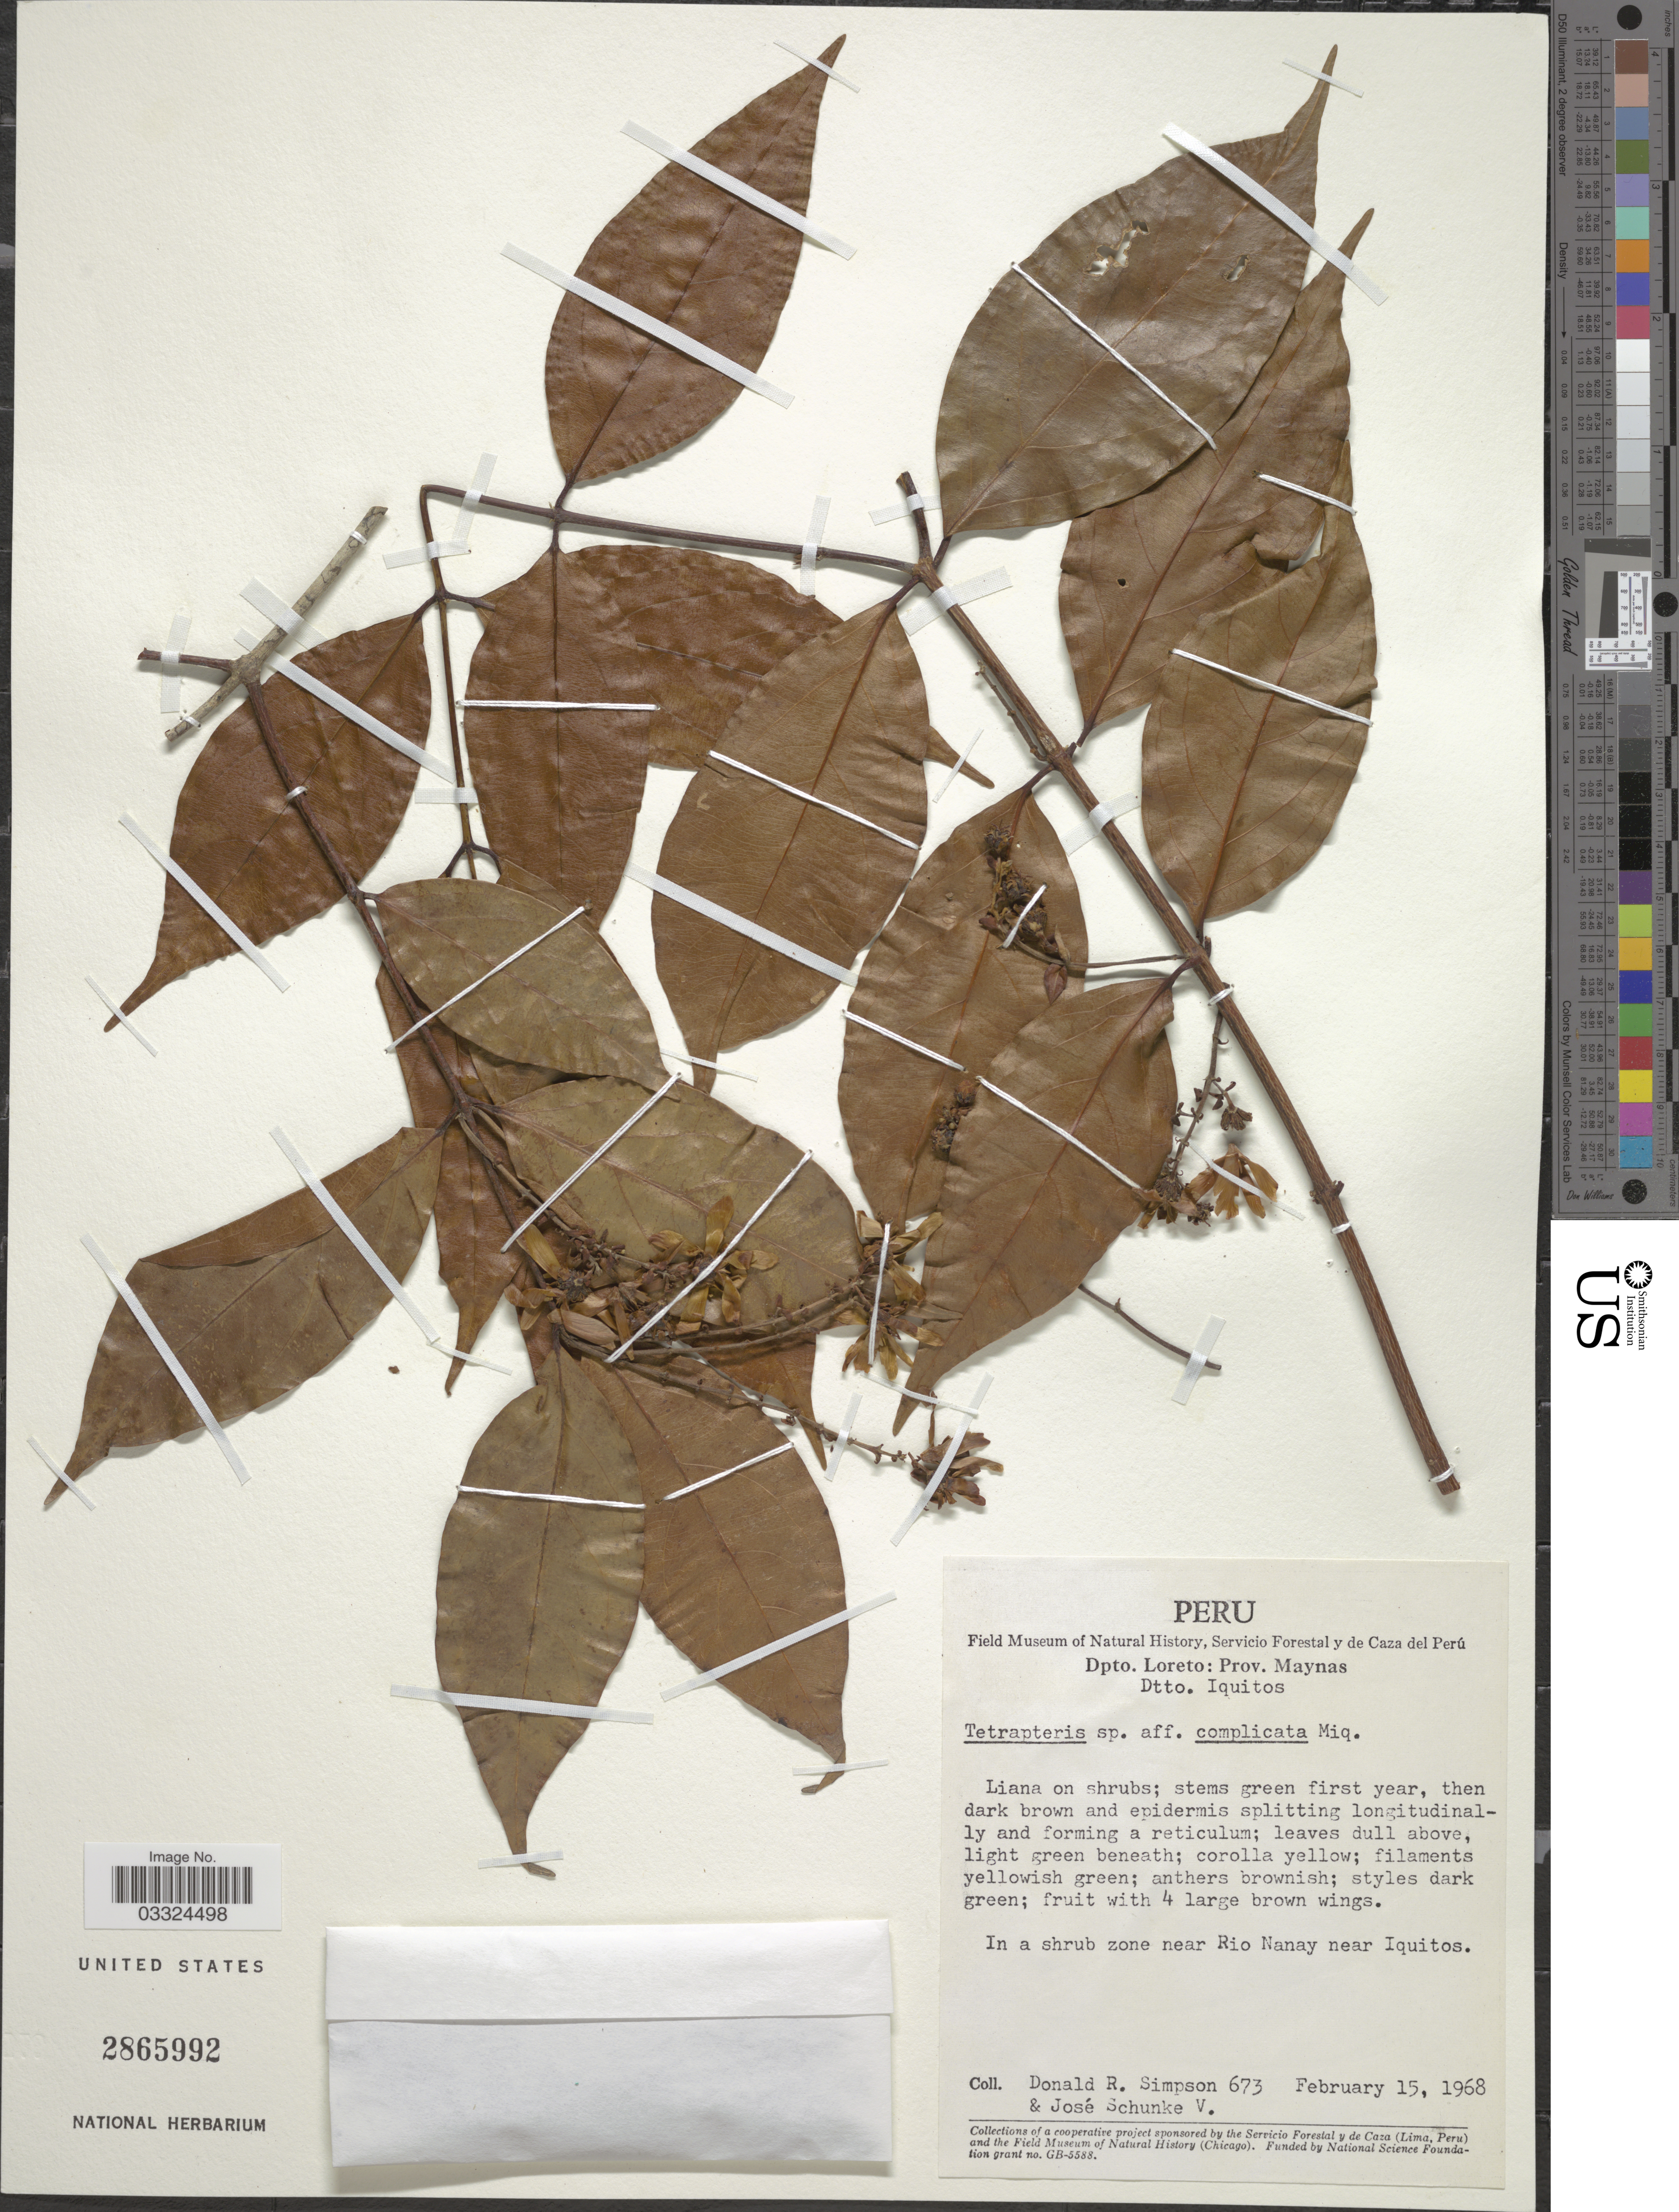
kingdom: Plantae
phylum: Tracheophyta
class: Magnoliopsida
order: Malpighiales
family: Malpighiaceae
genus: Tetrapterys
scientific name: Tetrapterys complicata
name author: Miq.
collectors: D. R. Simpson & J. Schunke Vigo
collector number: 673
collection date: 1968-02-15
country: Peru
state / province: Loreto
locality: Dpto. Loreto: Prov. Maynas. Dtto. Iquitos. In a shrub zone near Rio Nanay near Iquitos.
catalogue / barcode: US 2865992